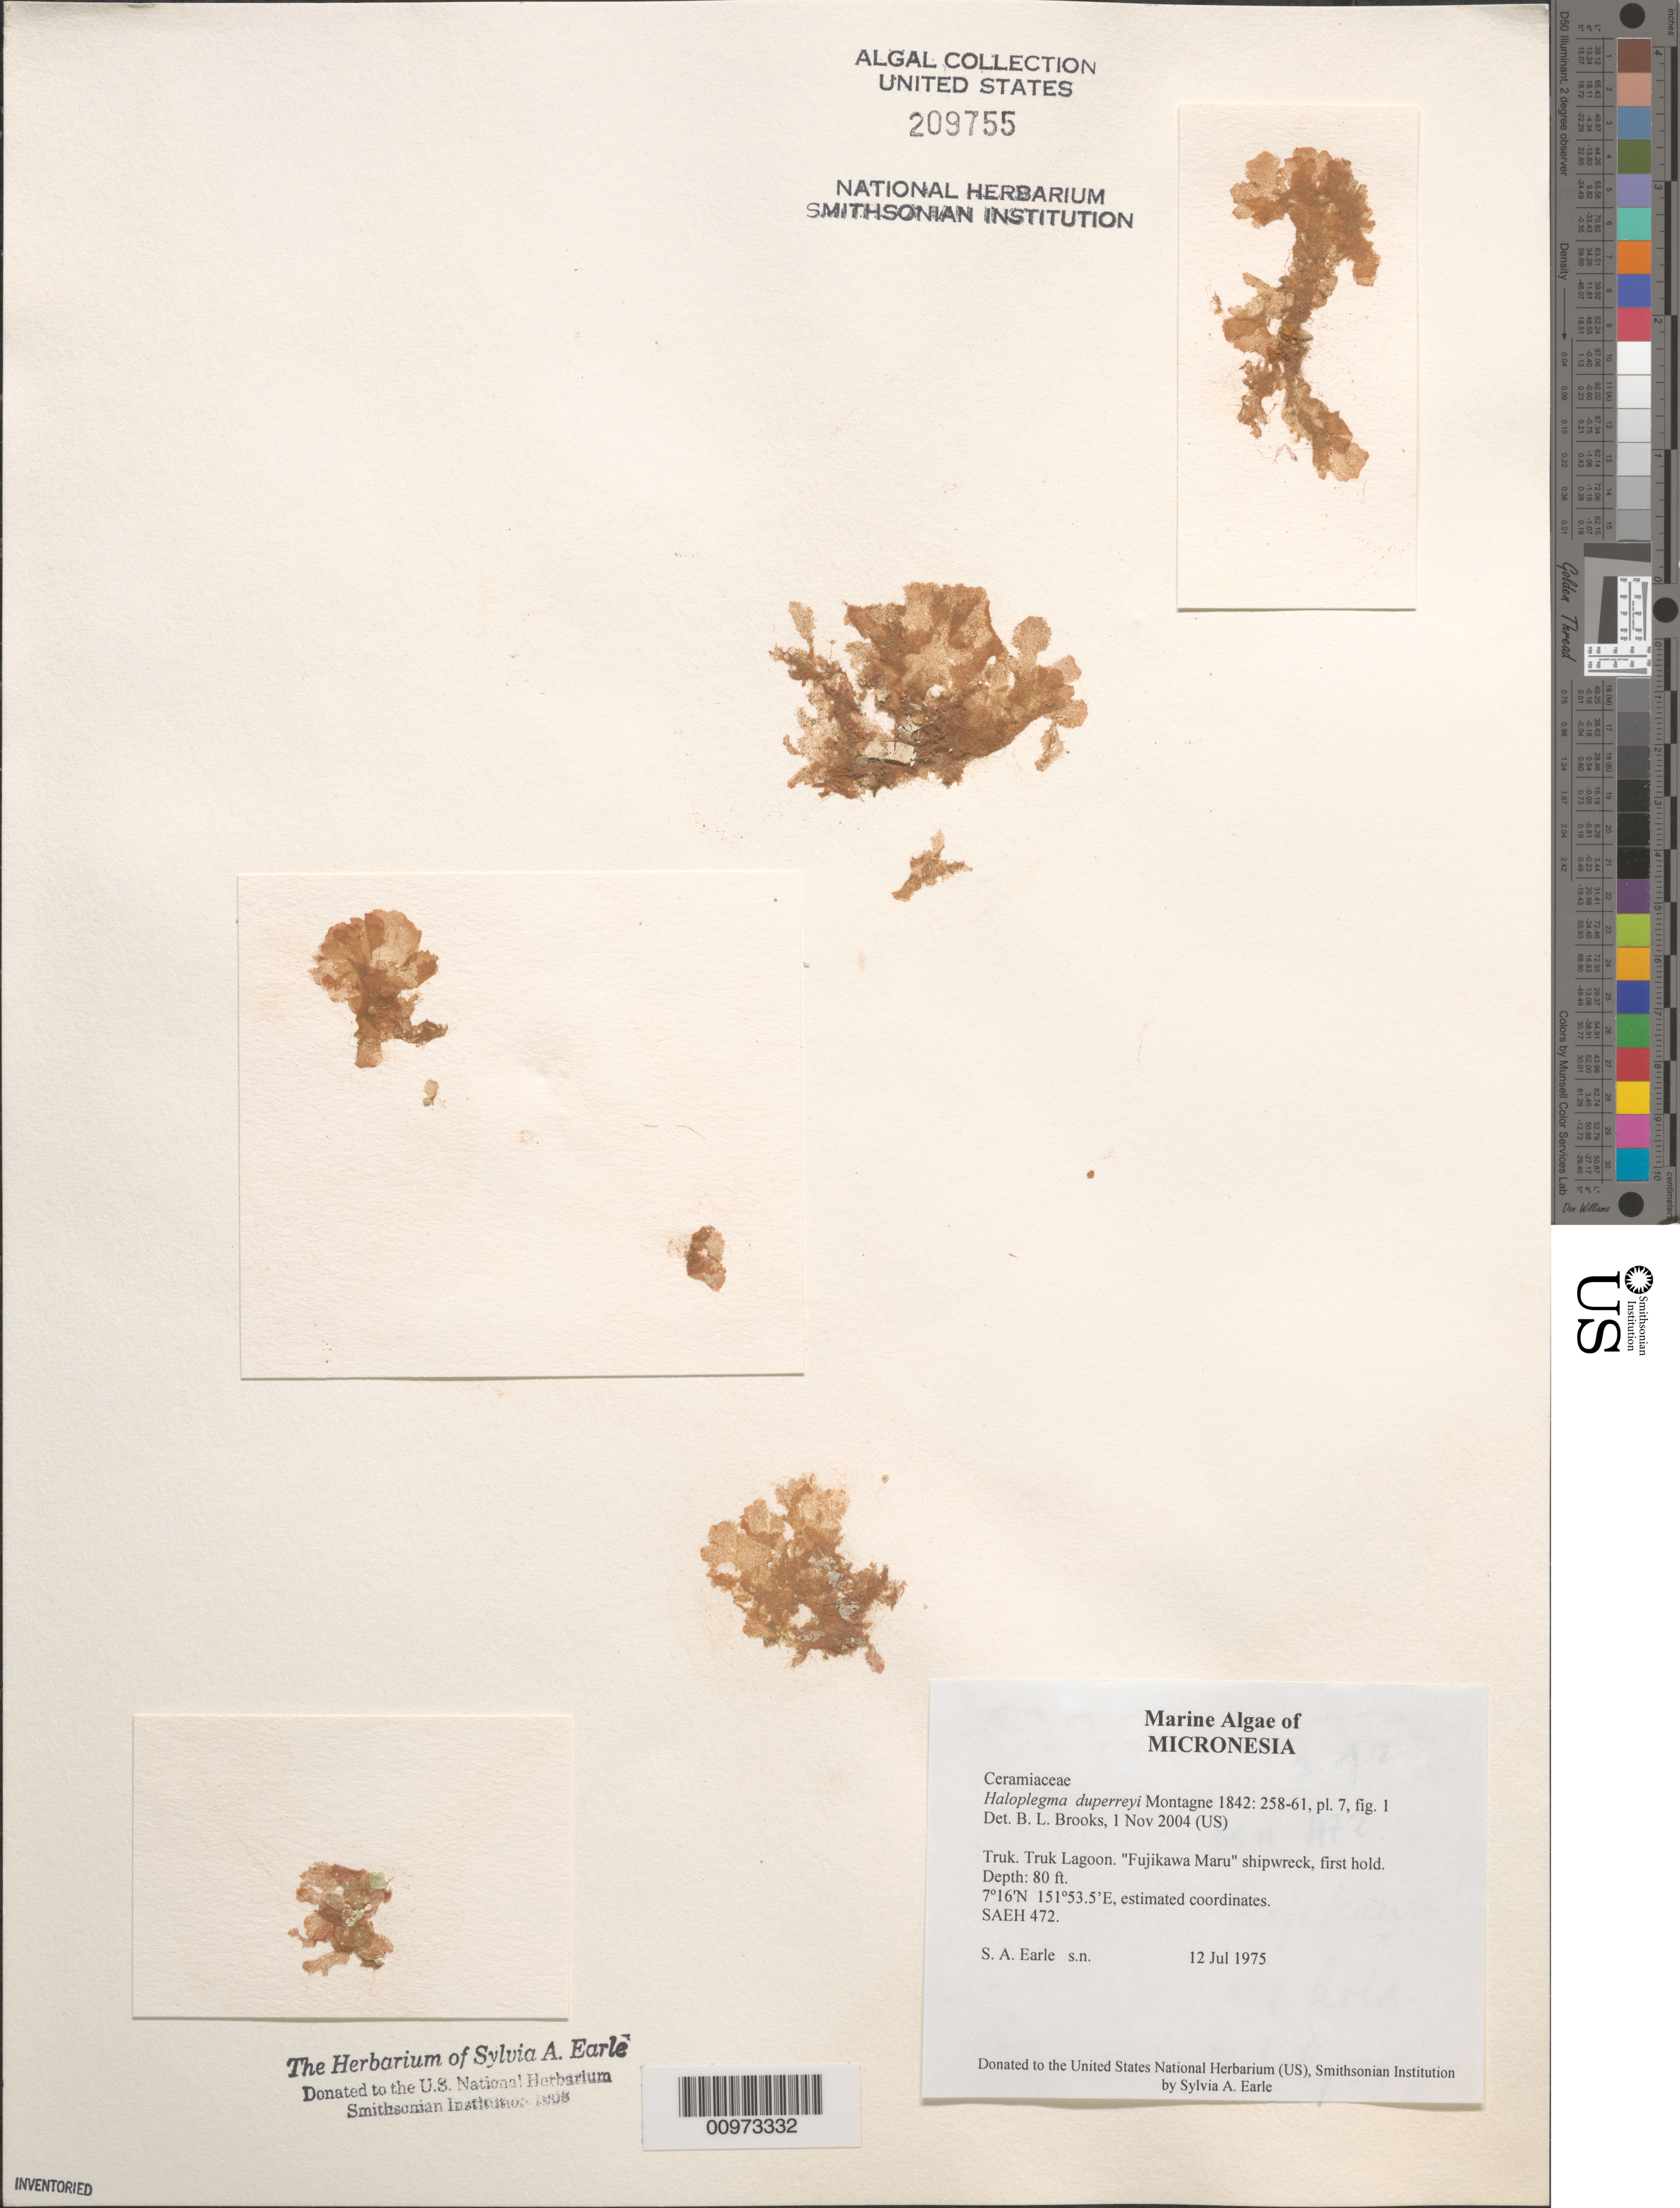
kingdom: Plantae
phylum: Rhodophyta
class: Florideophyceae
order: Ceramiales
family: Wrangeliaceae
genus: Haloplegma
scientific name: Haloplegma duperreyi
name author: Mont.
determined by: Brooks, B. L., (BOT), Smithsonian Institution - National Museum of Natural History (UNITED STATES)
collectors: S. A. Earle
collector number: SAEH 472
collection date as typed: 12 Jul 1975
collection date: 1975-07-12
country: Micronesia, Federated States of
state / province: Truk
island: Truk (Chuuk) Is.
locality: Chuuk Lagoon (Truk Lagoon), Fujikawa Maru shipwreck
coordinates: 7 16'N, 151 53.5'E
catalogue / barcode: US 209755